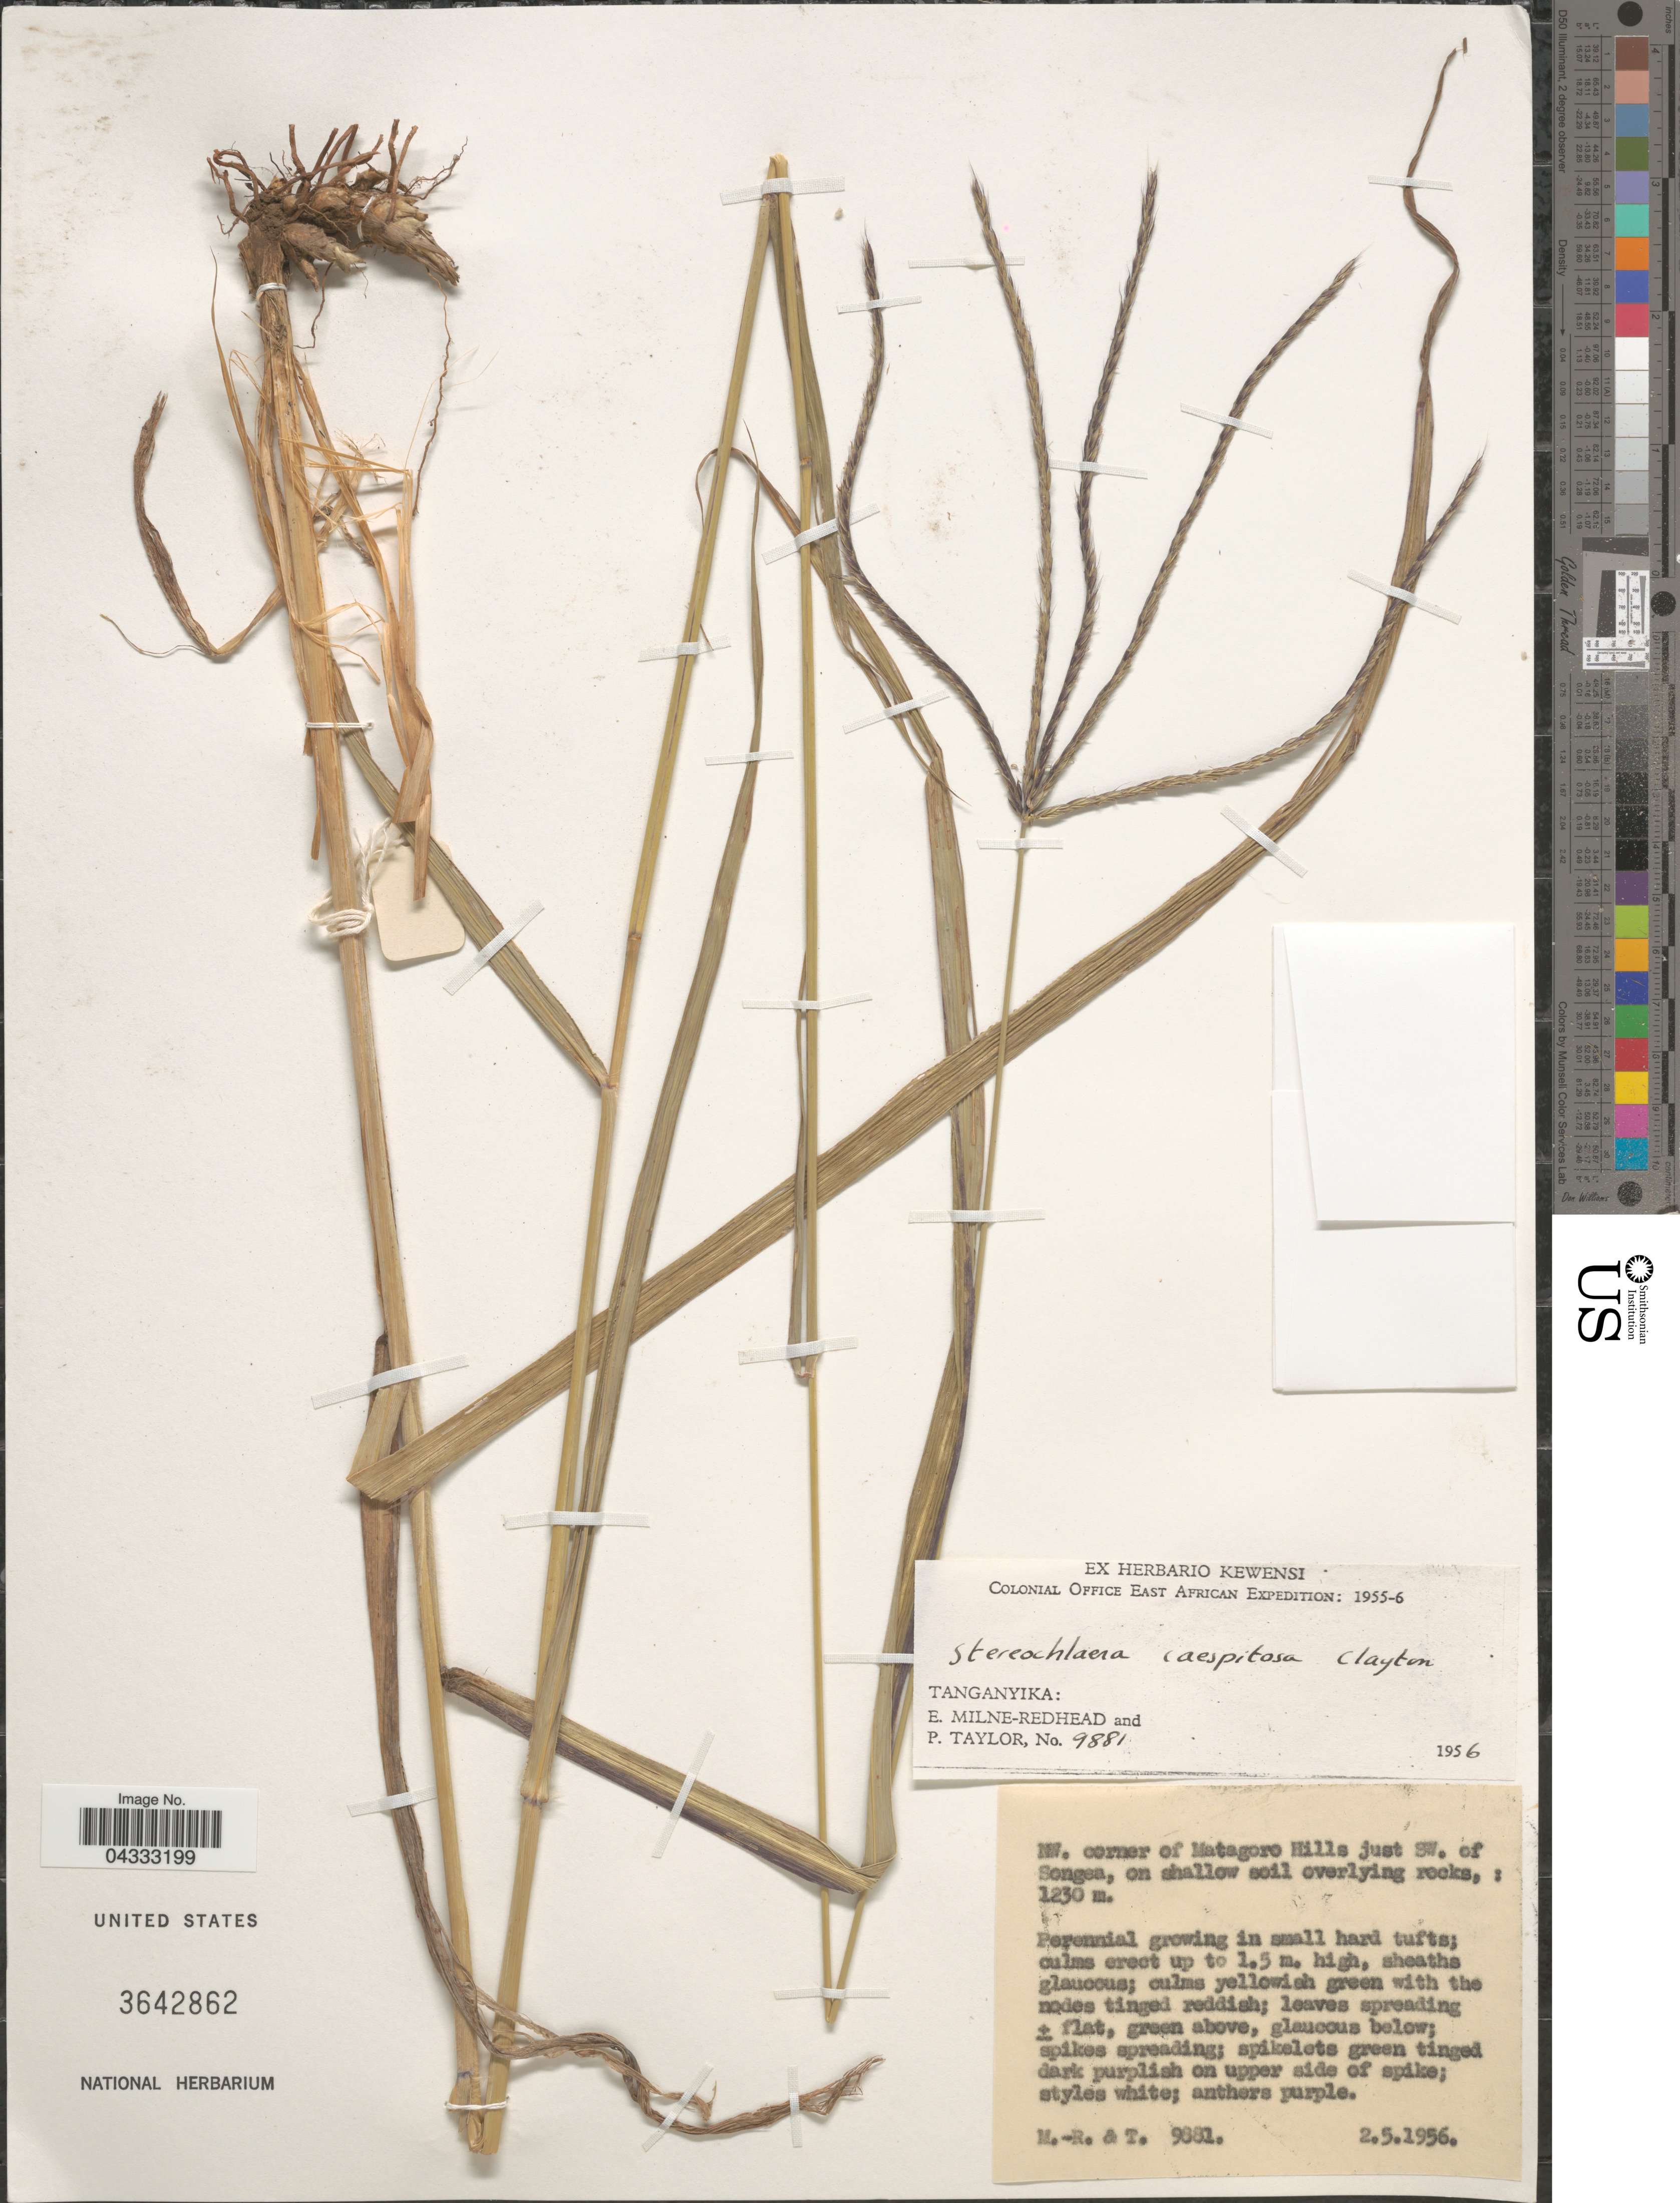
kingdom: Plantae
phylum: Tracheophyta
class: Liliopsida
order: Poales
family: Poaceae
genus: Stereochlaena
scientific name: Stereochlaena caespitosa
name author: Clayton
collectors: E. W. Milne-Redhead & P. Taylor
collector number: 9881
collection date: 1956-05-02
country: Tanzania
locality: Colonial Office East African Expedition: 1955-6. Tanganyika: NW. corner of Matagoro Hills just SW. of Songsa, on shallow soil overlying rocks.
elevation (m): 1230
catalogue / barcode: US 3642862